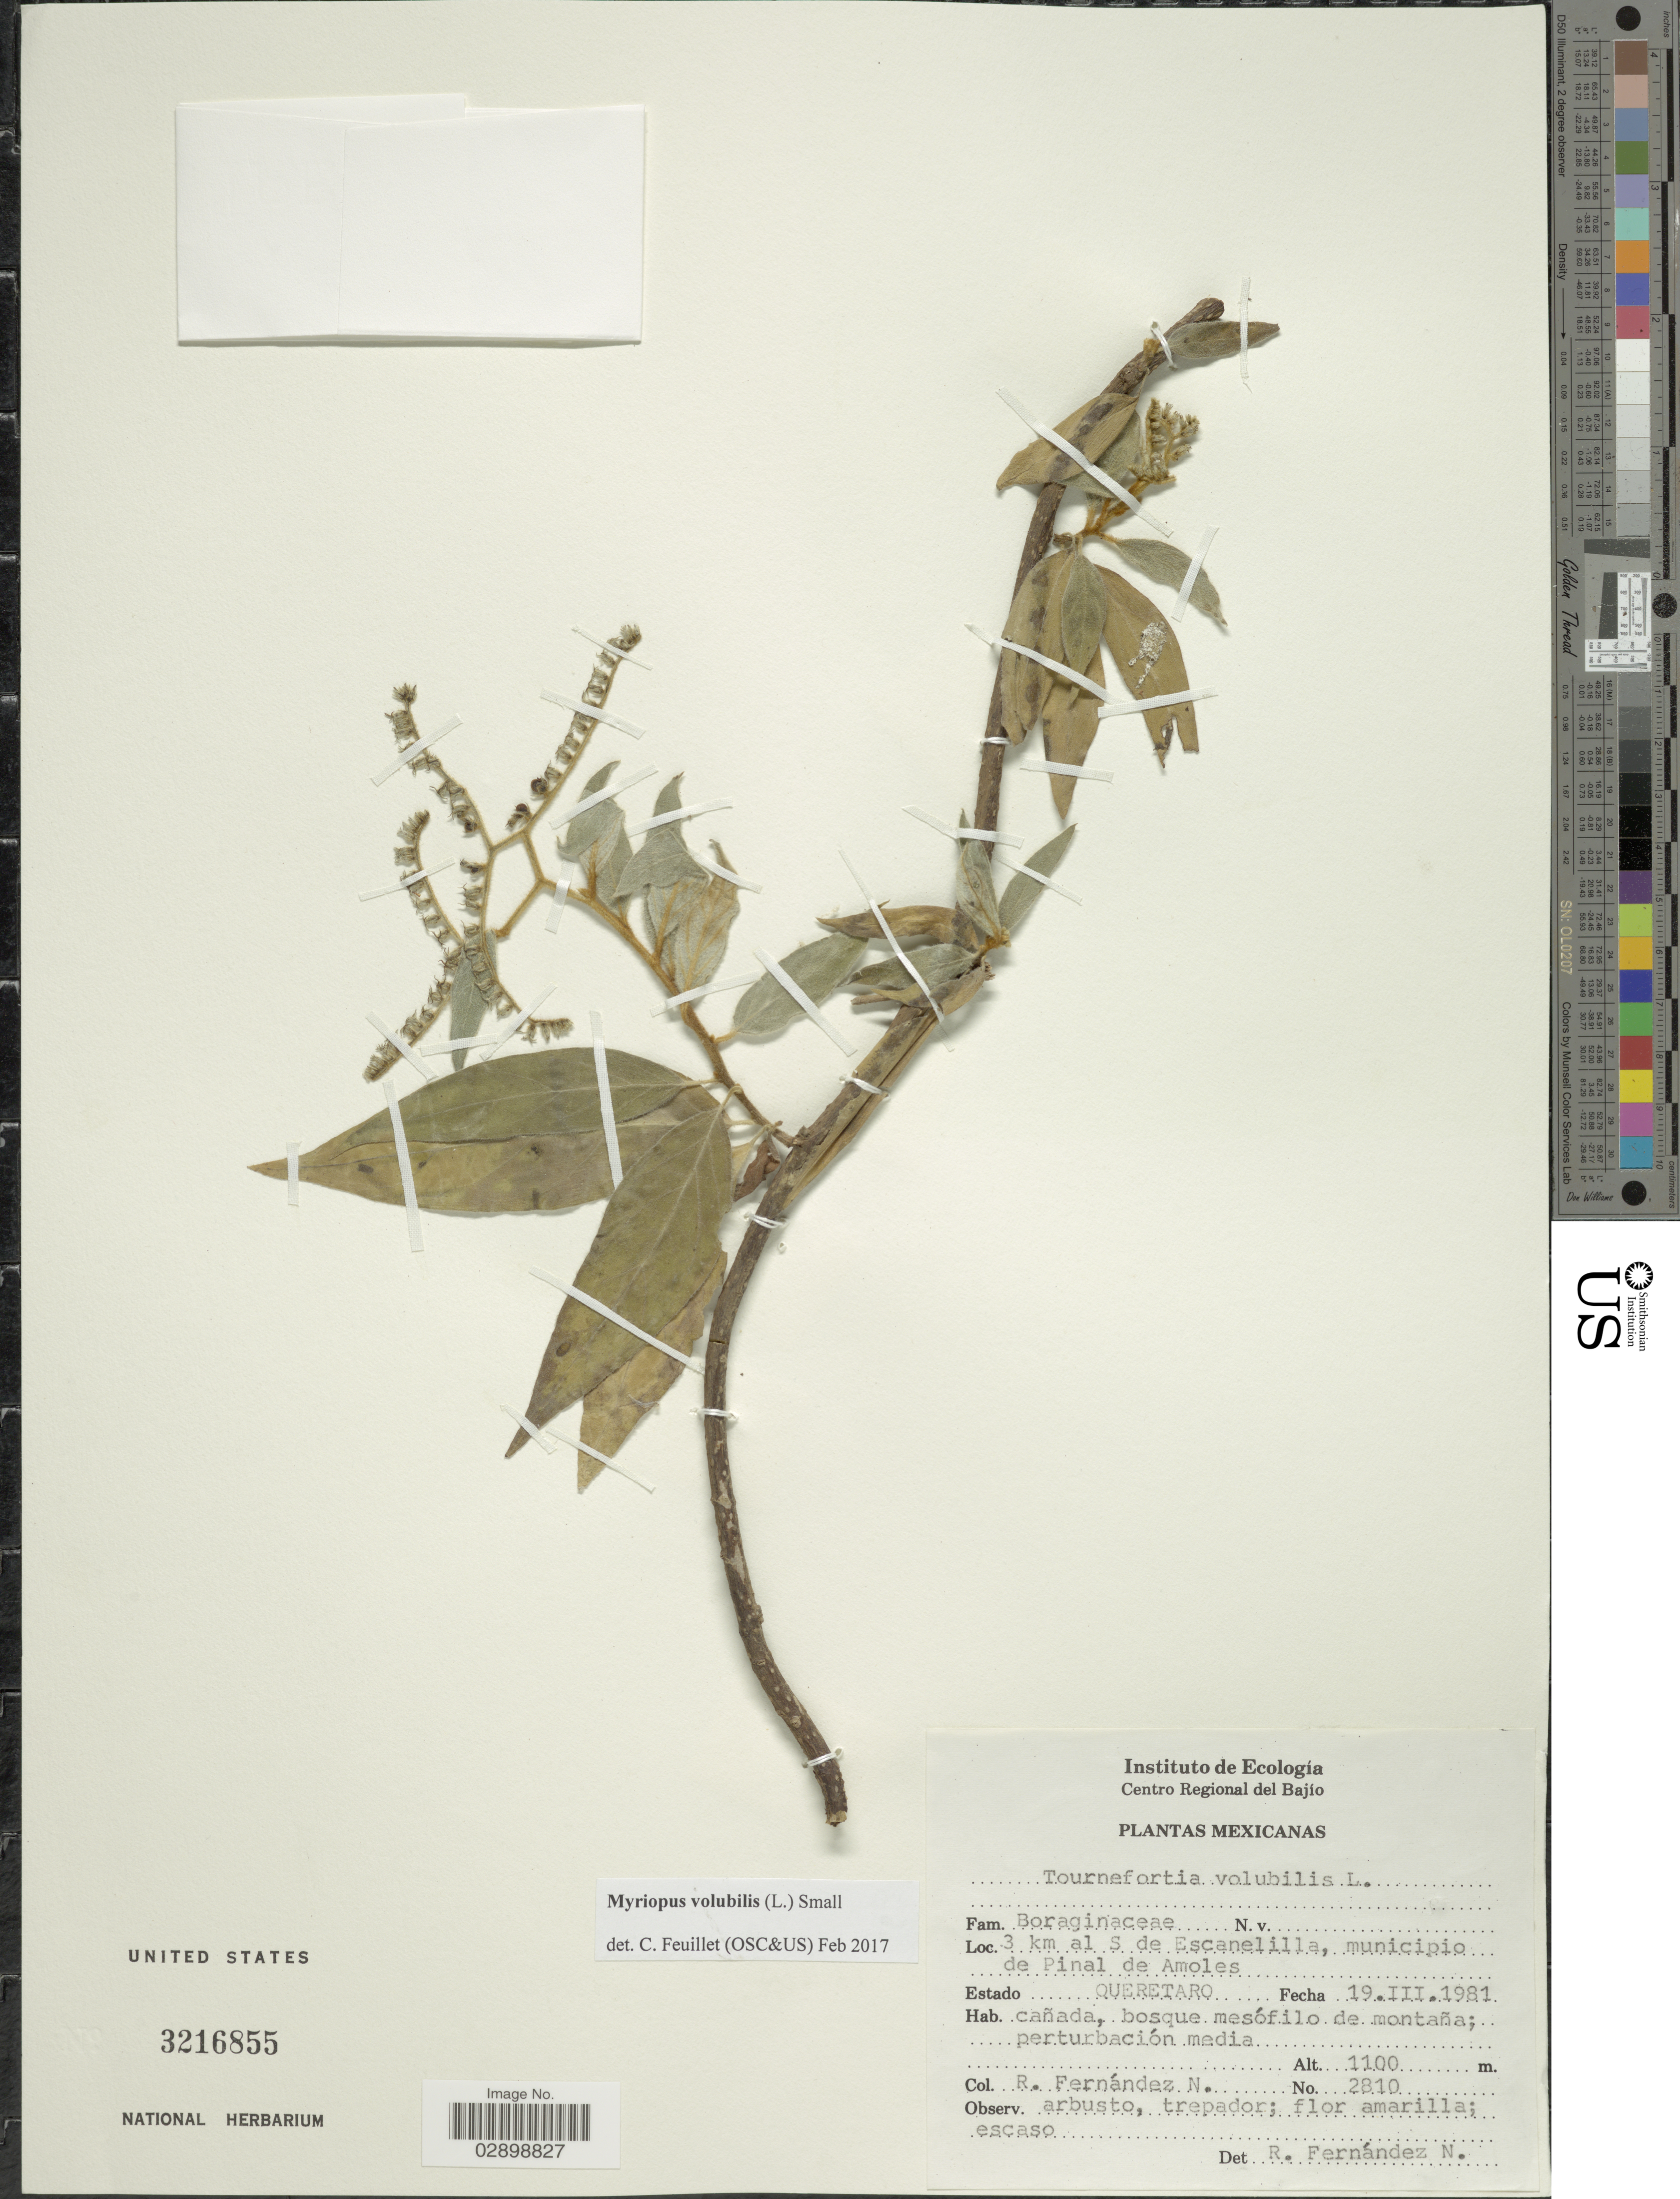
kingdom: Plantae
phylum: Tracheophyta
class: Magnoliopsida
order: Boraginales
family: Heliotropiaceae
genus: Myriopus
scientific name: Myriopus volubilis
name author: (L.) Small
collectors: R. Fernández Nava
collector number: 2810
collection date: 1981-03-19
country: Mexico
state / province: Querétaro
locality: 3 km al S de Escanelilla, municipio de Pinal de Amoles.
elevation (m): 1100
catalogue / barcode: US 3216855